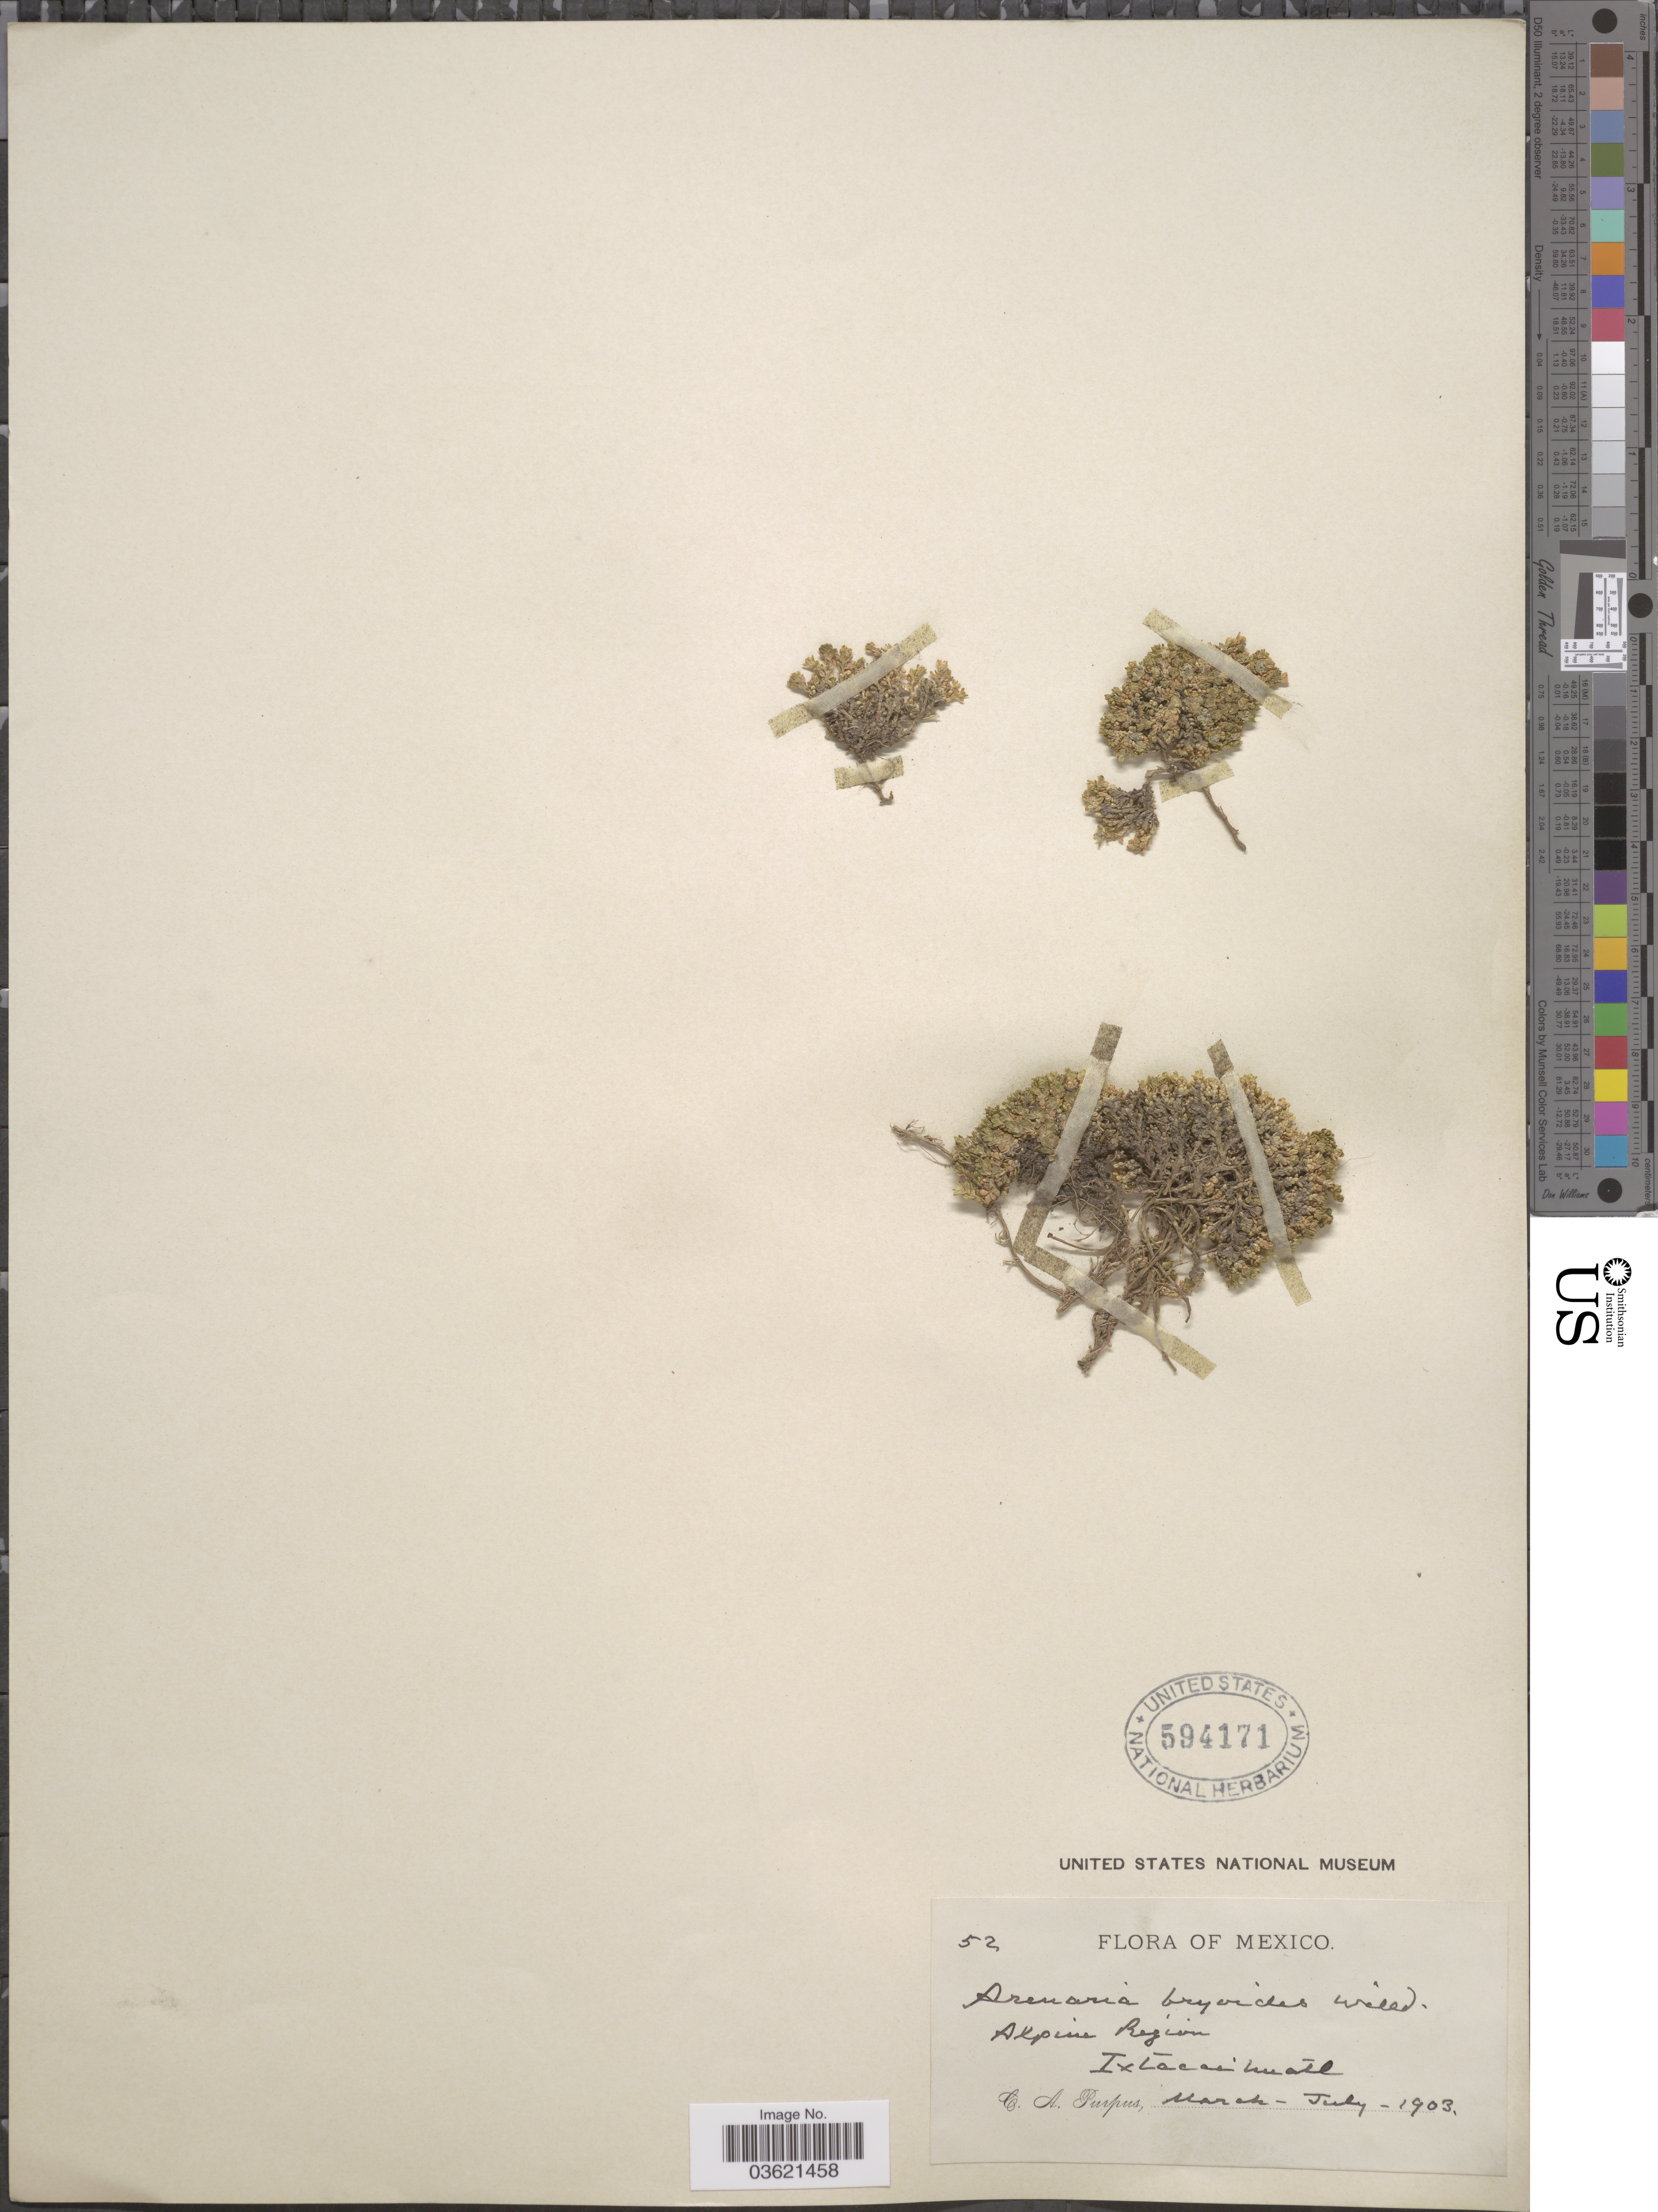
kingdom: Plantae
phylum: Tracheophyta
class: Magnoliopsida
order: Caryophyllales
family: Caryophyllaceae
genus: Arenaria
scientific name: Arenaria bryoides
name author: Willd. ex D.F.K. Schltdl.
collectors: C. A. Purpus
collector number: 52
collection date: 1903-03/1903-07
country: Mexico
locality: Alpine Région. Ixtaccihuatl.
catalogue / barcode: US 594171